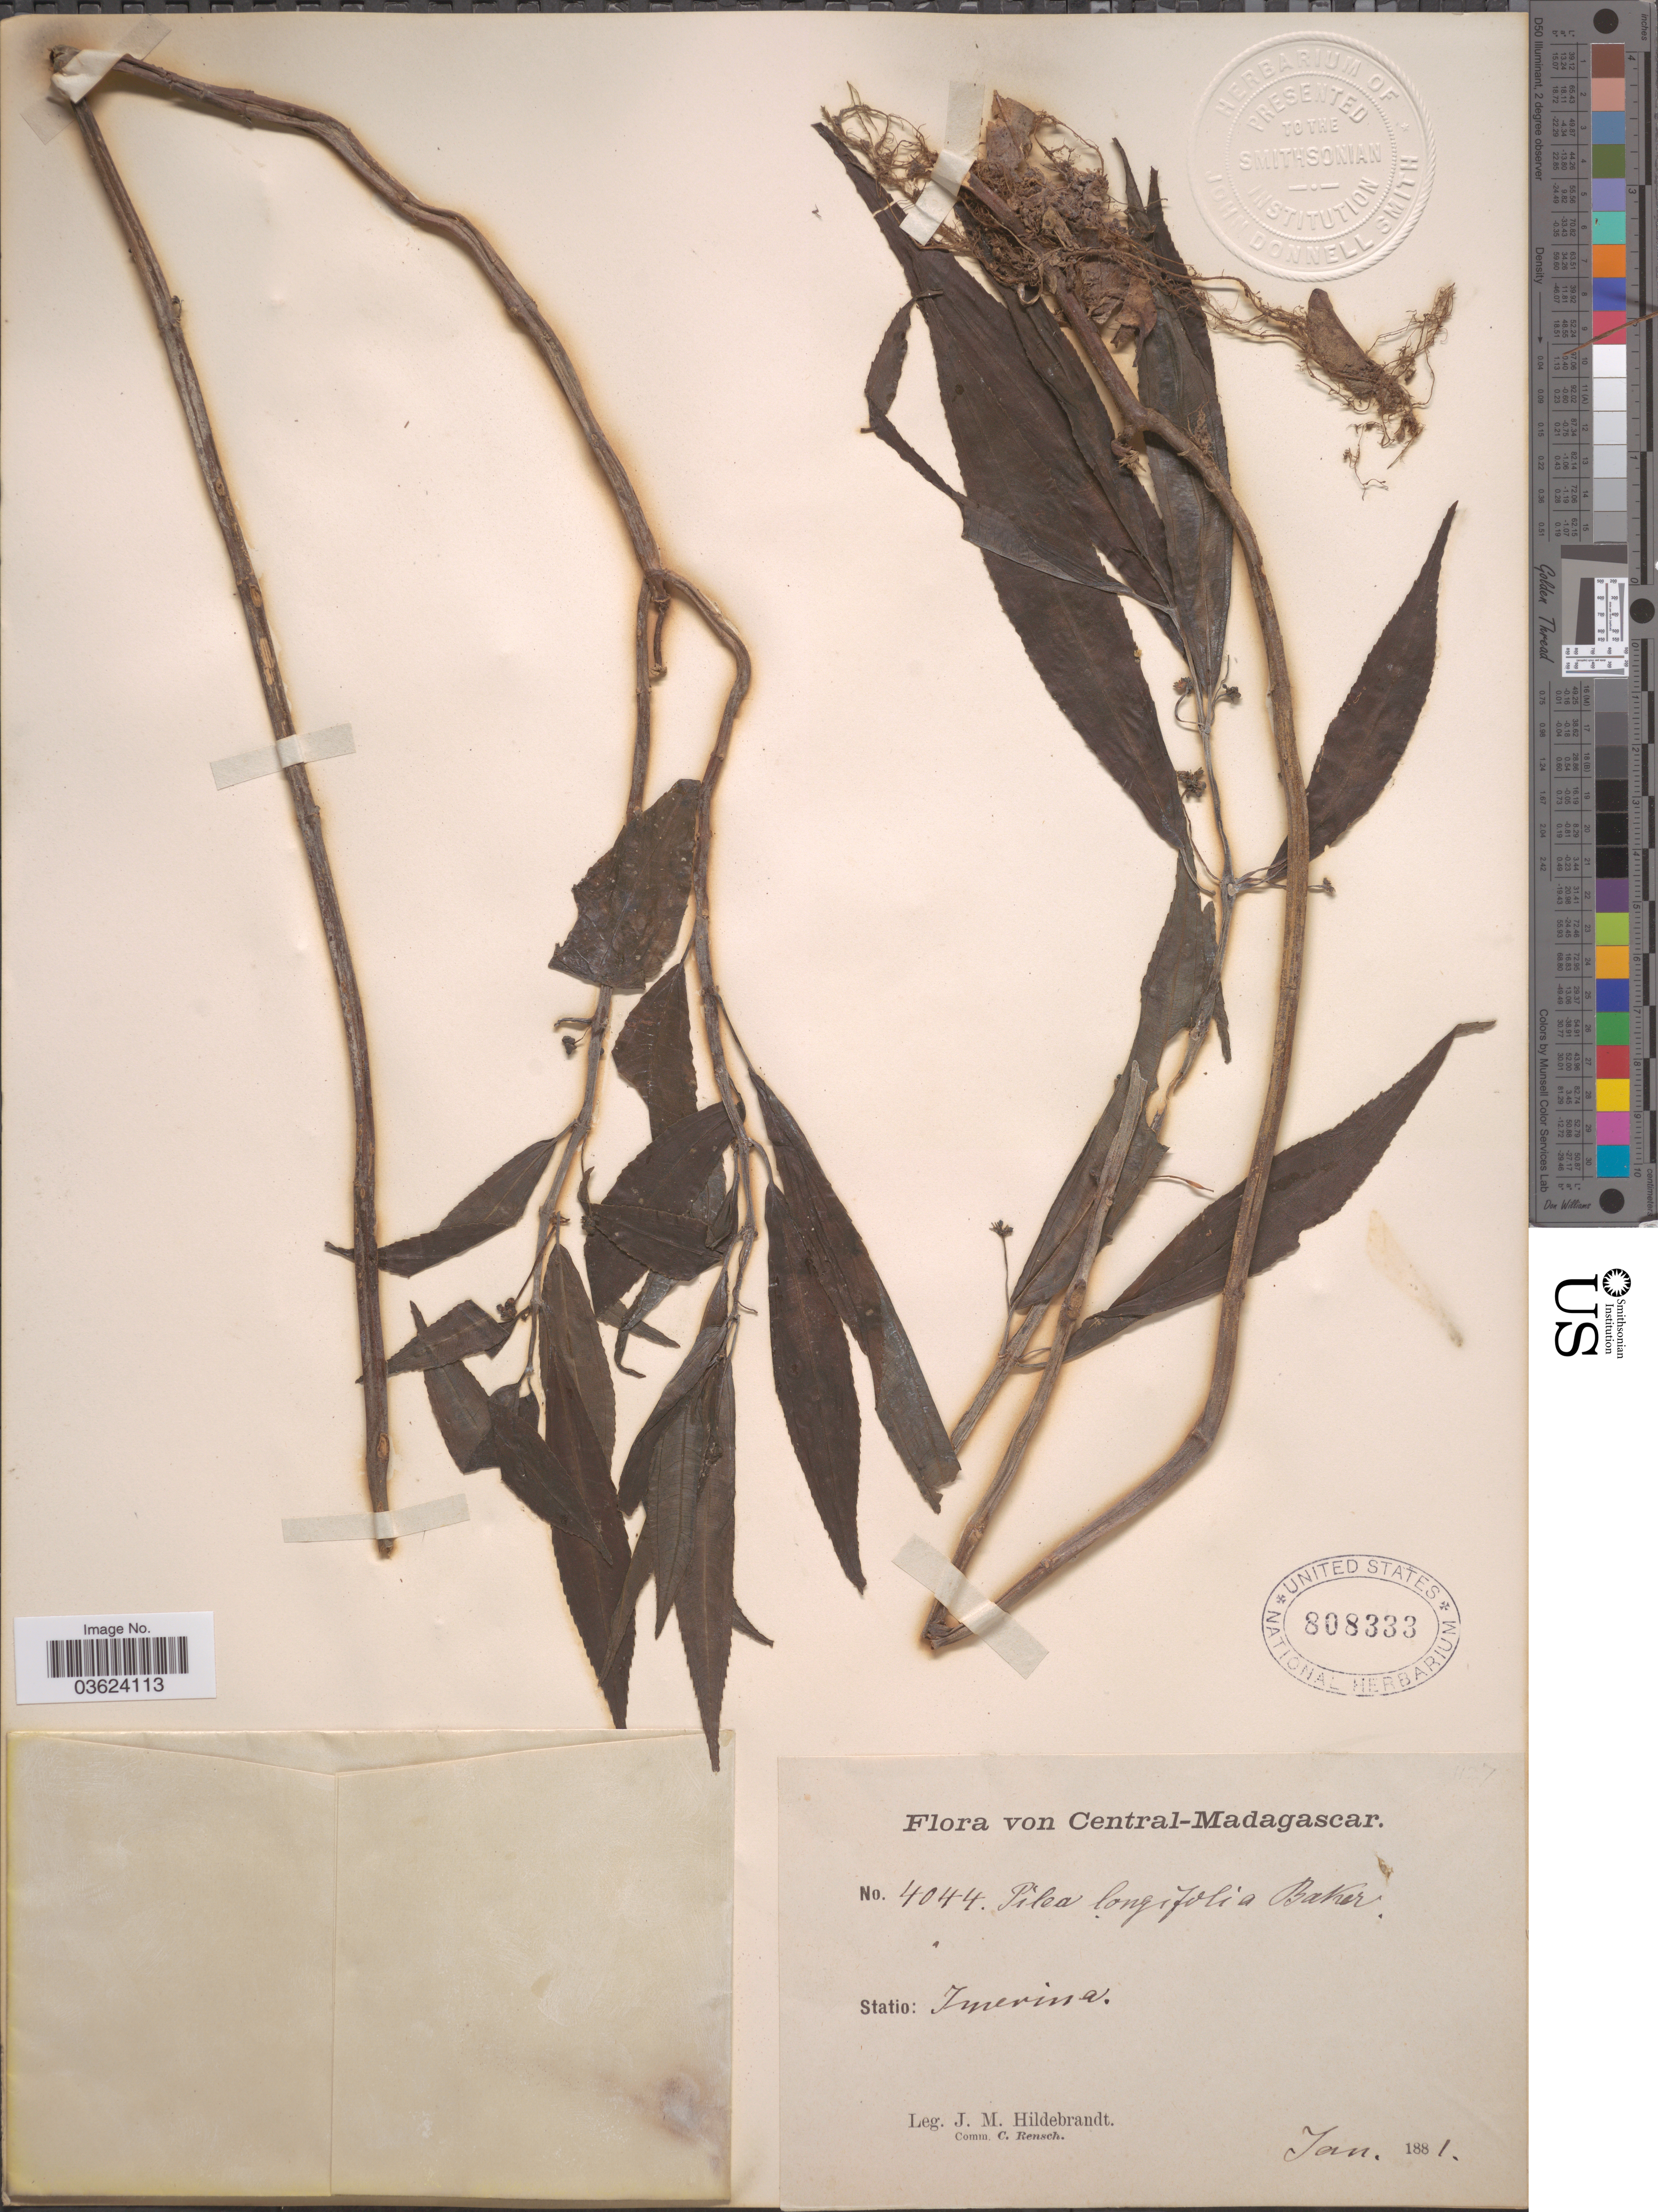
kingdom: Plantae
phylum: Tracheophyta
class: Magnoliopsida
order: Rosales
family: Urticaceae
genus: Pilea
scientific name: Pilea longifolia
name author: Baker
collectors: J. Hildebrandt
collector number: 4044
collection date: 1881-01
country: Madagascar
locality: Central-Madagascar. Imerina.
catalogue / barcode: US 808333